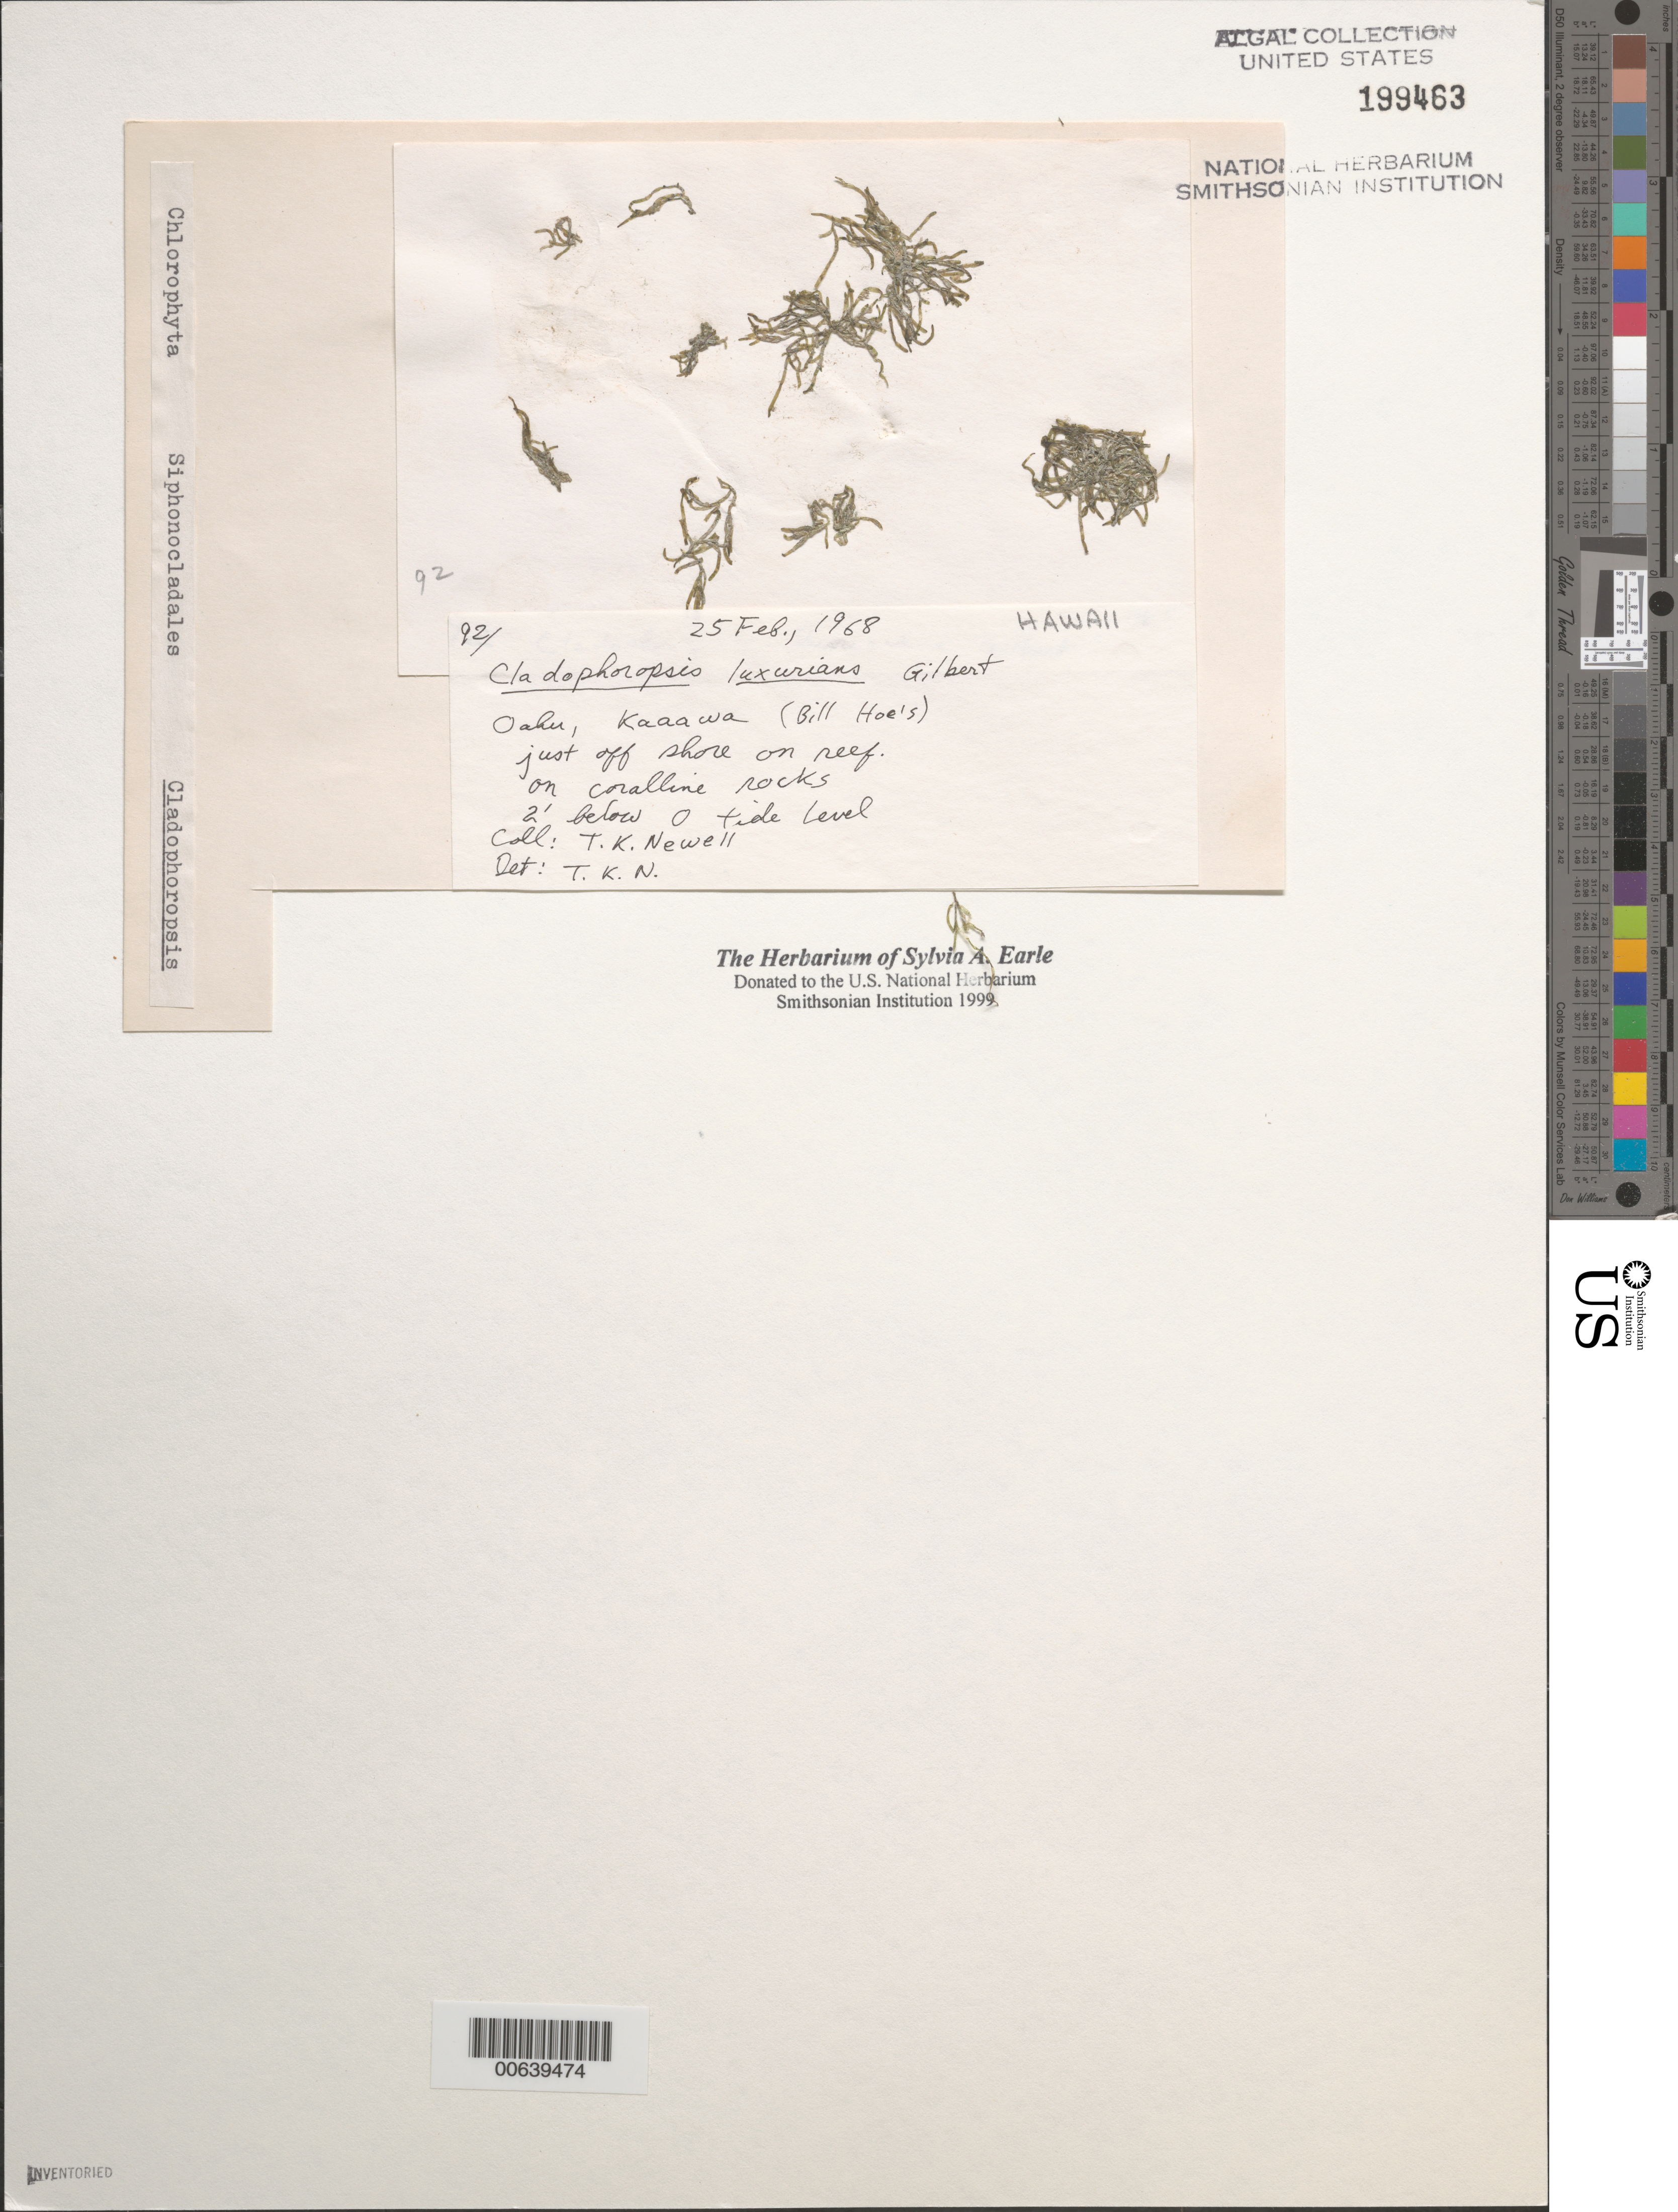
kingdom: Plantae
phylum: Chlorophyta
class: Ulvophyceae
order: Cladophorales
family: Cladophoraceae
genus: Cladophora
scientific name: Cladophora fuliginosa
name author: Kütz.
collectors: T. K. Newell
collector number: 92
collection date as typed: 25 Feb 1968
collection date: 1968-02-25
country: United States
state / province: Hawaii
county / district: Honolulu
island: Oahu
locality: Kaaawa, Bill Hoe's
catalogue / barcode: US 199463